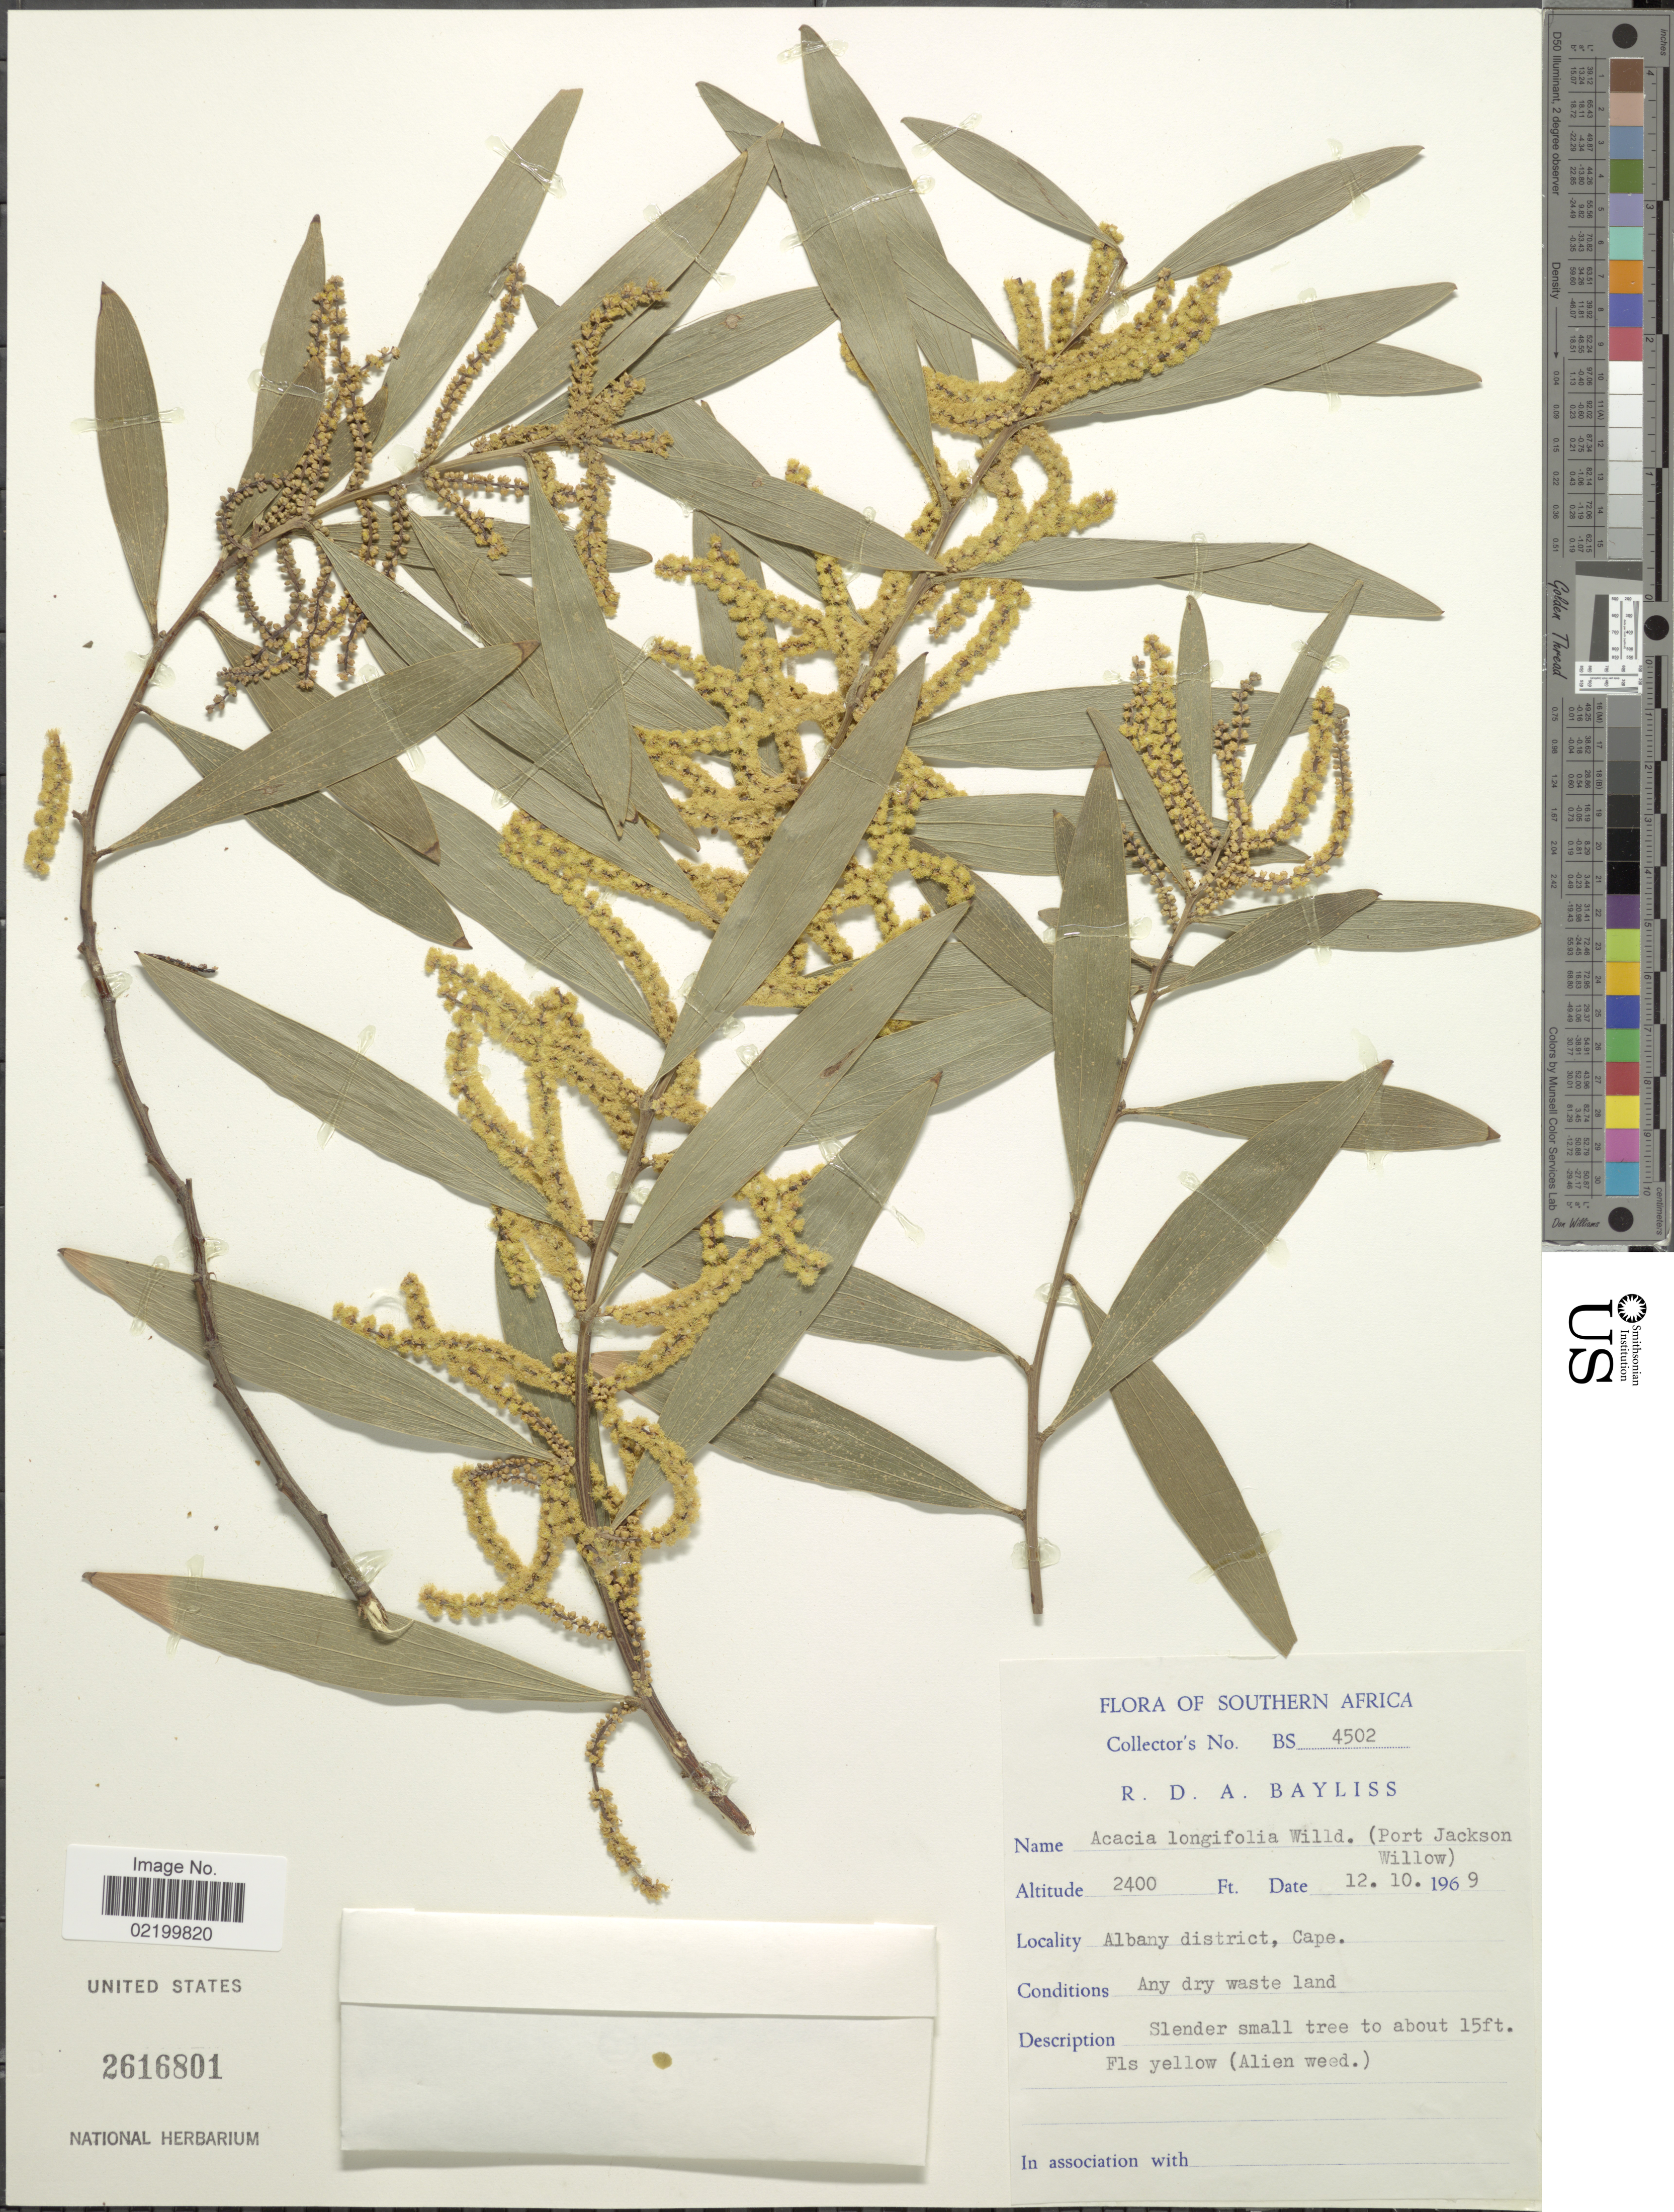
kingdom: Plantae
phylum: Tracheophyta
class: Magnoliopsida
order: Fabales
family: Fabaceae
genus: Acacia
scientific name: Acacia longifolia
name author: (Andrews) Willd.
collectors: R. Bayliss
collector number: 4502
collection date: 1969-10-12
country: South Africa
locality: Southern Africa. Albany district, Cape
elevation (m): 732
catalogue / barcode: US 2616801